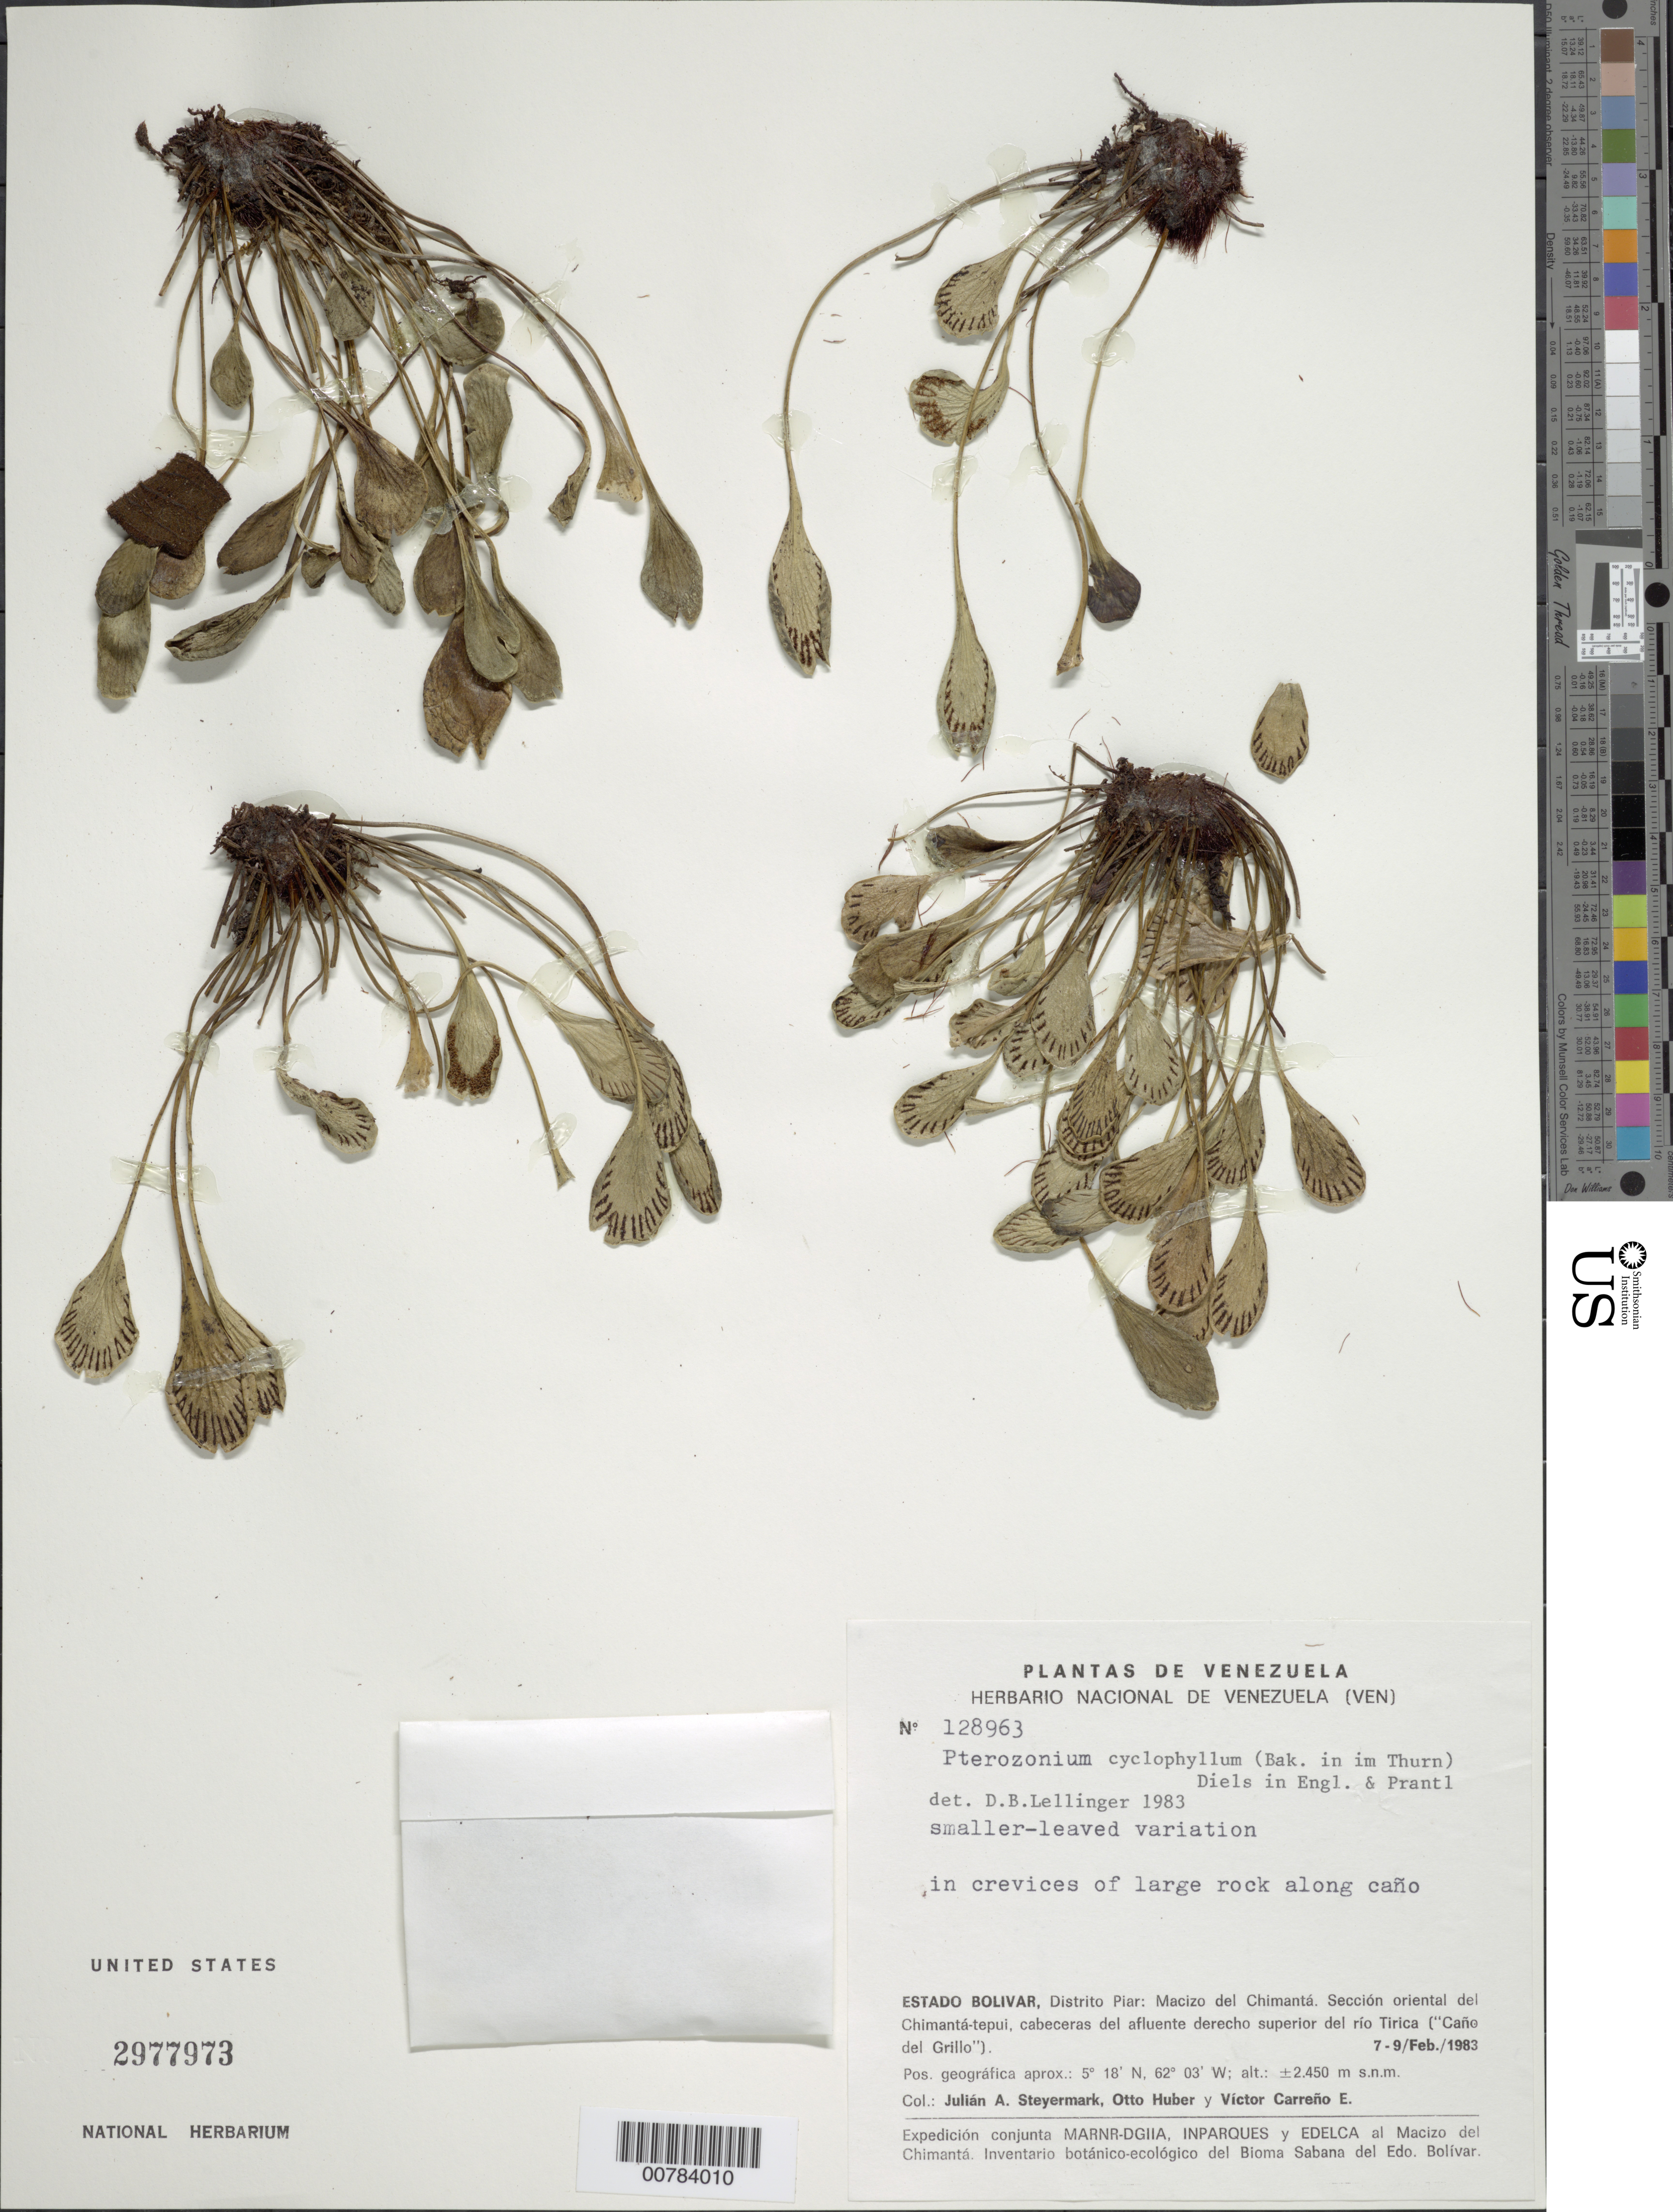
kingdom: Plantae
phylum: Tracheophyta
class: Polypodiopsida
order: Polypodiales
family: Pteridaceae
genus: Pterozonium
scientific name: Pterozonium cyclophyllum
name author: (Baker) Diels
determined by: Lellinger, David B., (BOT), Smithsonian Institution - National Museum of Natural History (UNITED STATES)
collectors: J. Steyermark, O. Huber & V. Carreño E.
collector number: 128963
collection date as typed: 7-Feb-83 to 9-Feb-83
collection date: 1983-02-07/1983-02-09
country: Venezuela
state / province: Bolívar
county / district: Piar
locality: Macizo del Chimantá, sect. oriental del Chimantá-tepuí, cabeceras del afluente derecho superíor del Río Tirica (Caño del Grillo)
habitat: Crevices of large rock along cano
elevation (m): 2450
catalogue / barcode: US 2977973